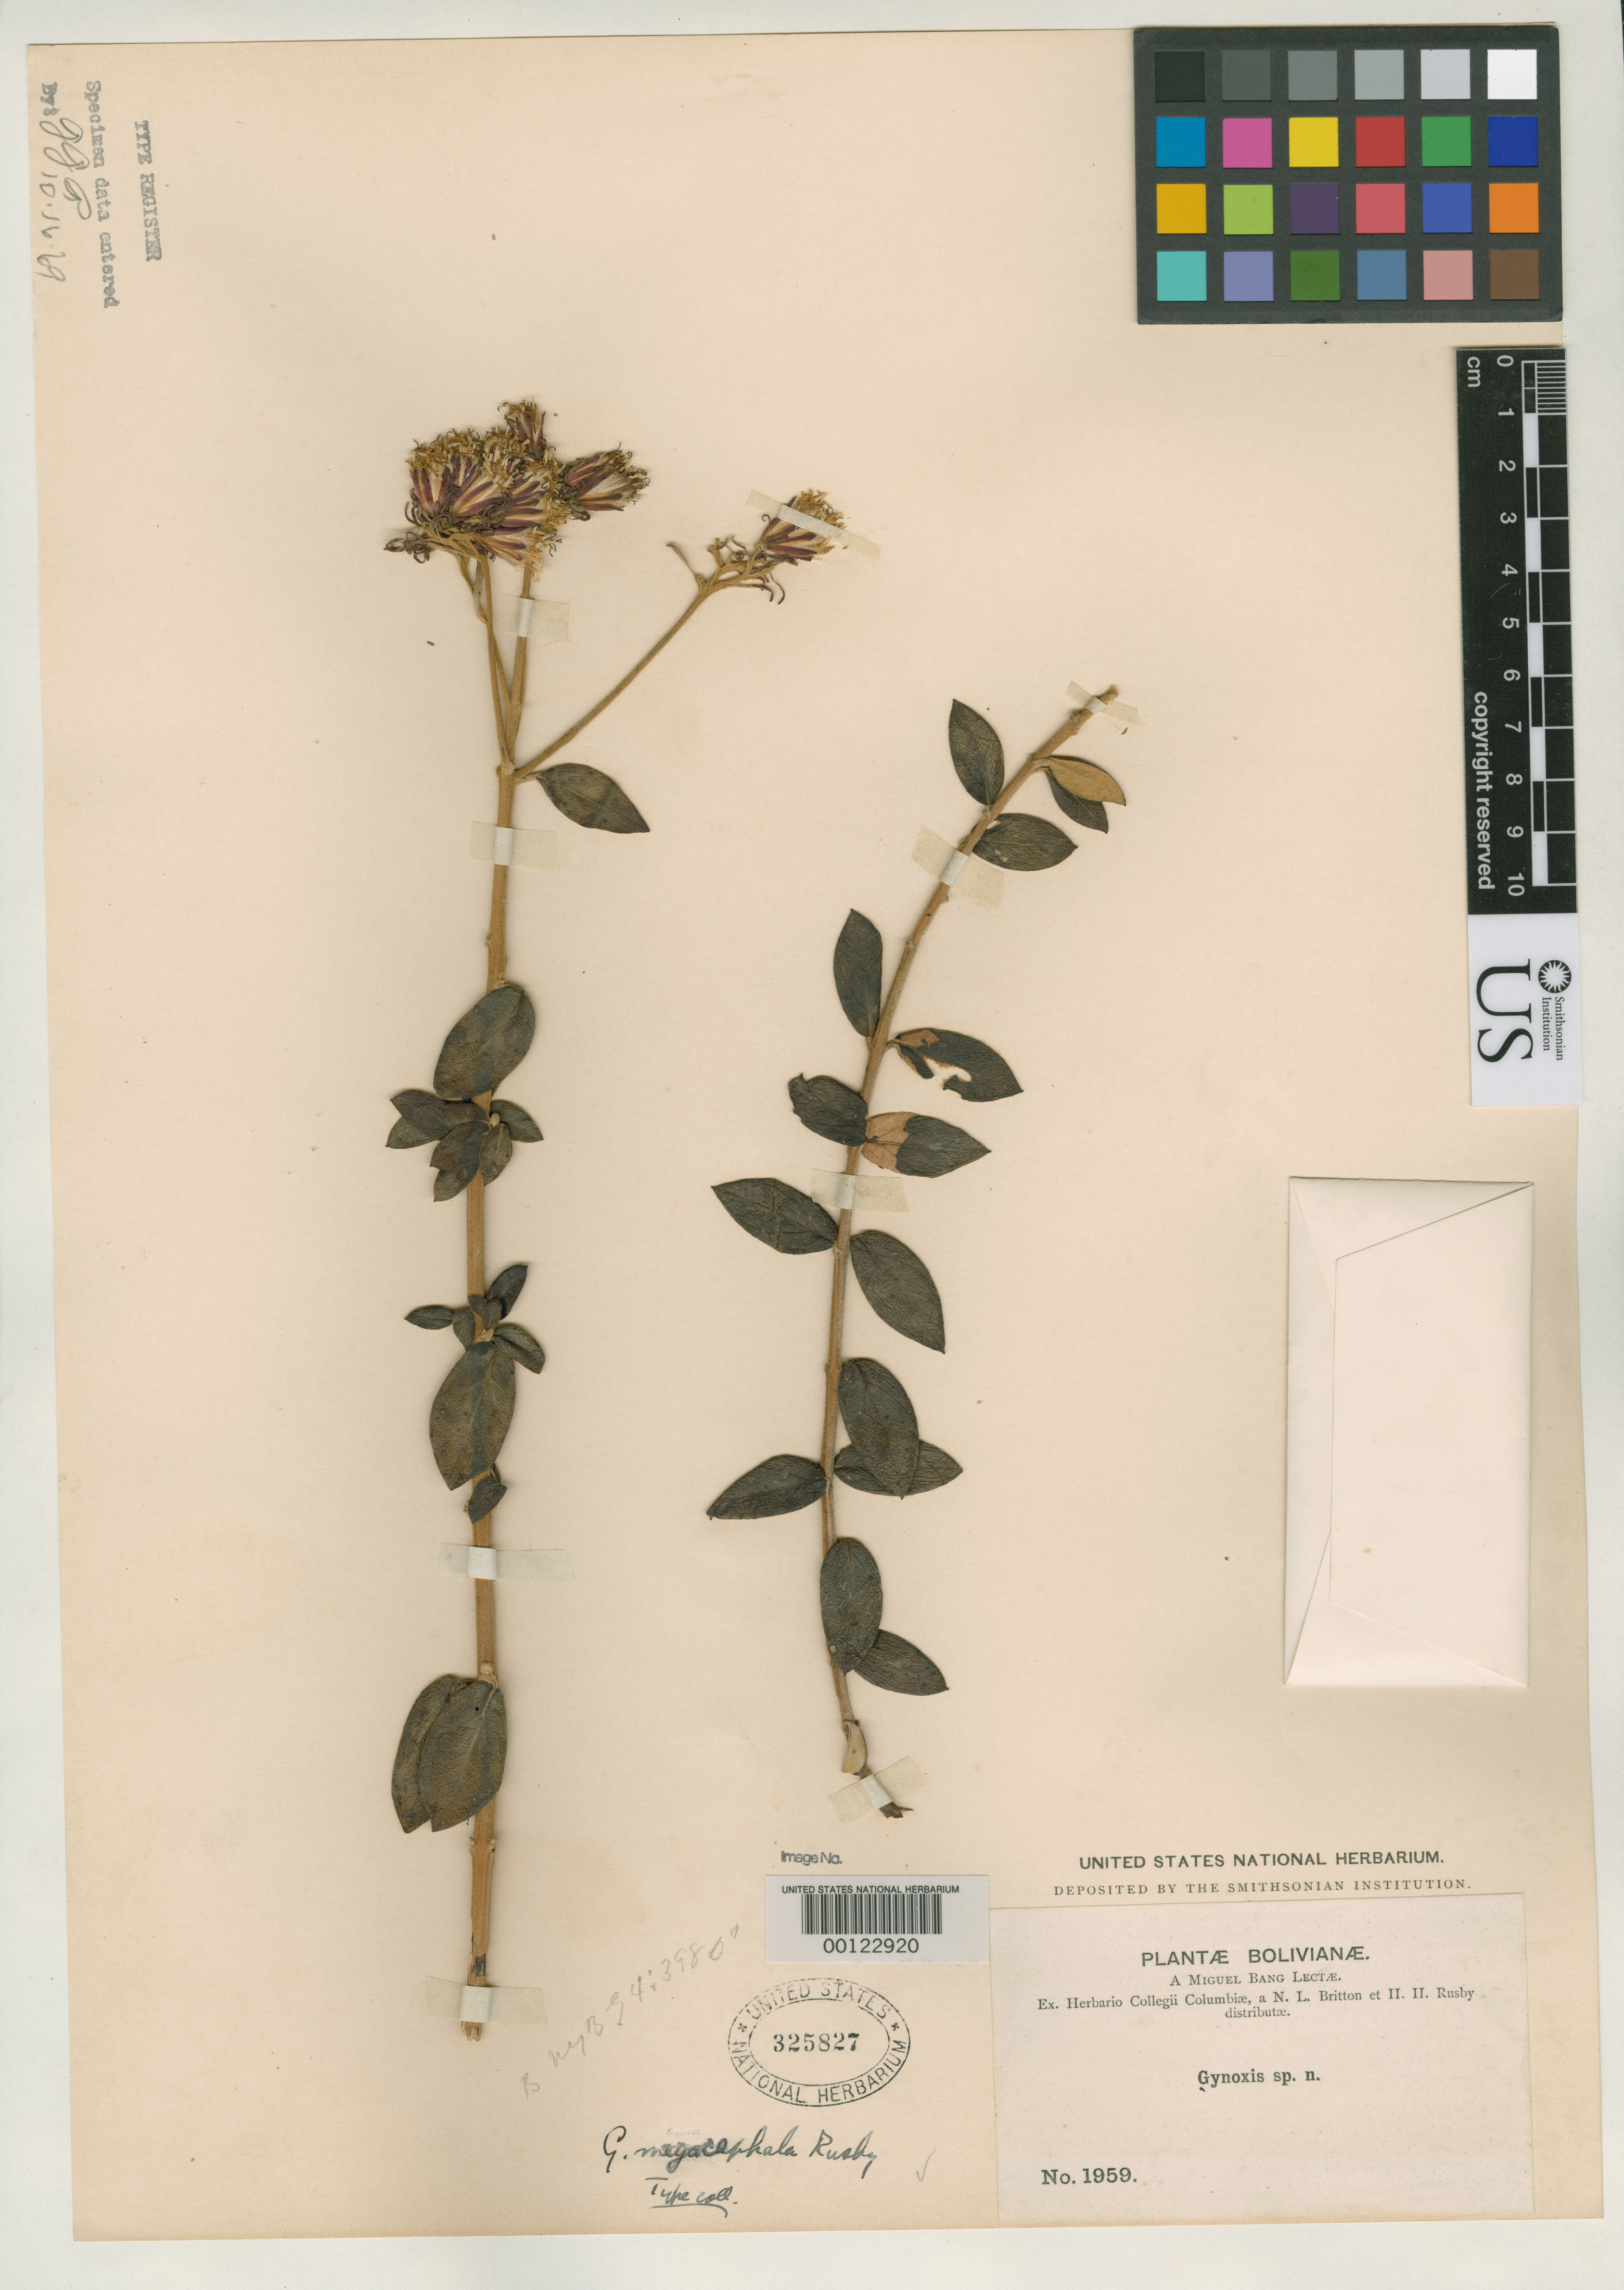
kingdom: Plantae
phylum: Tracheophyta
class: Magnoliopsida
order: Asterales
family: Asteraceae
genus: Gynoxys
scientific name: Gynoxys megacephala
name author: Rusby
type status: Isotype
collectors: M. Bang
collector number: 1959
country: Bolivia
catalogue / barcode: US 325827